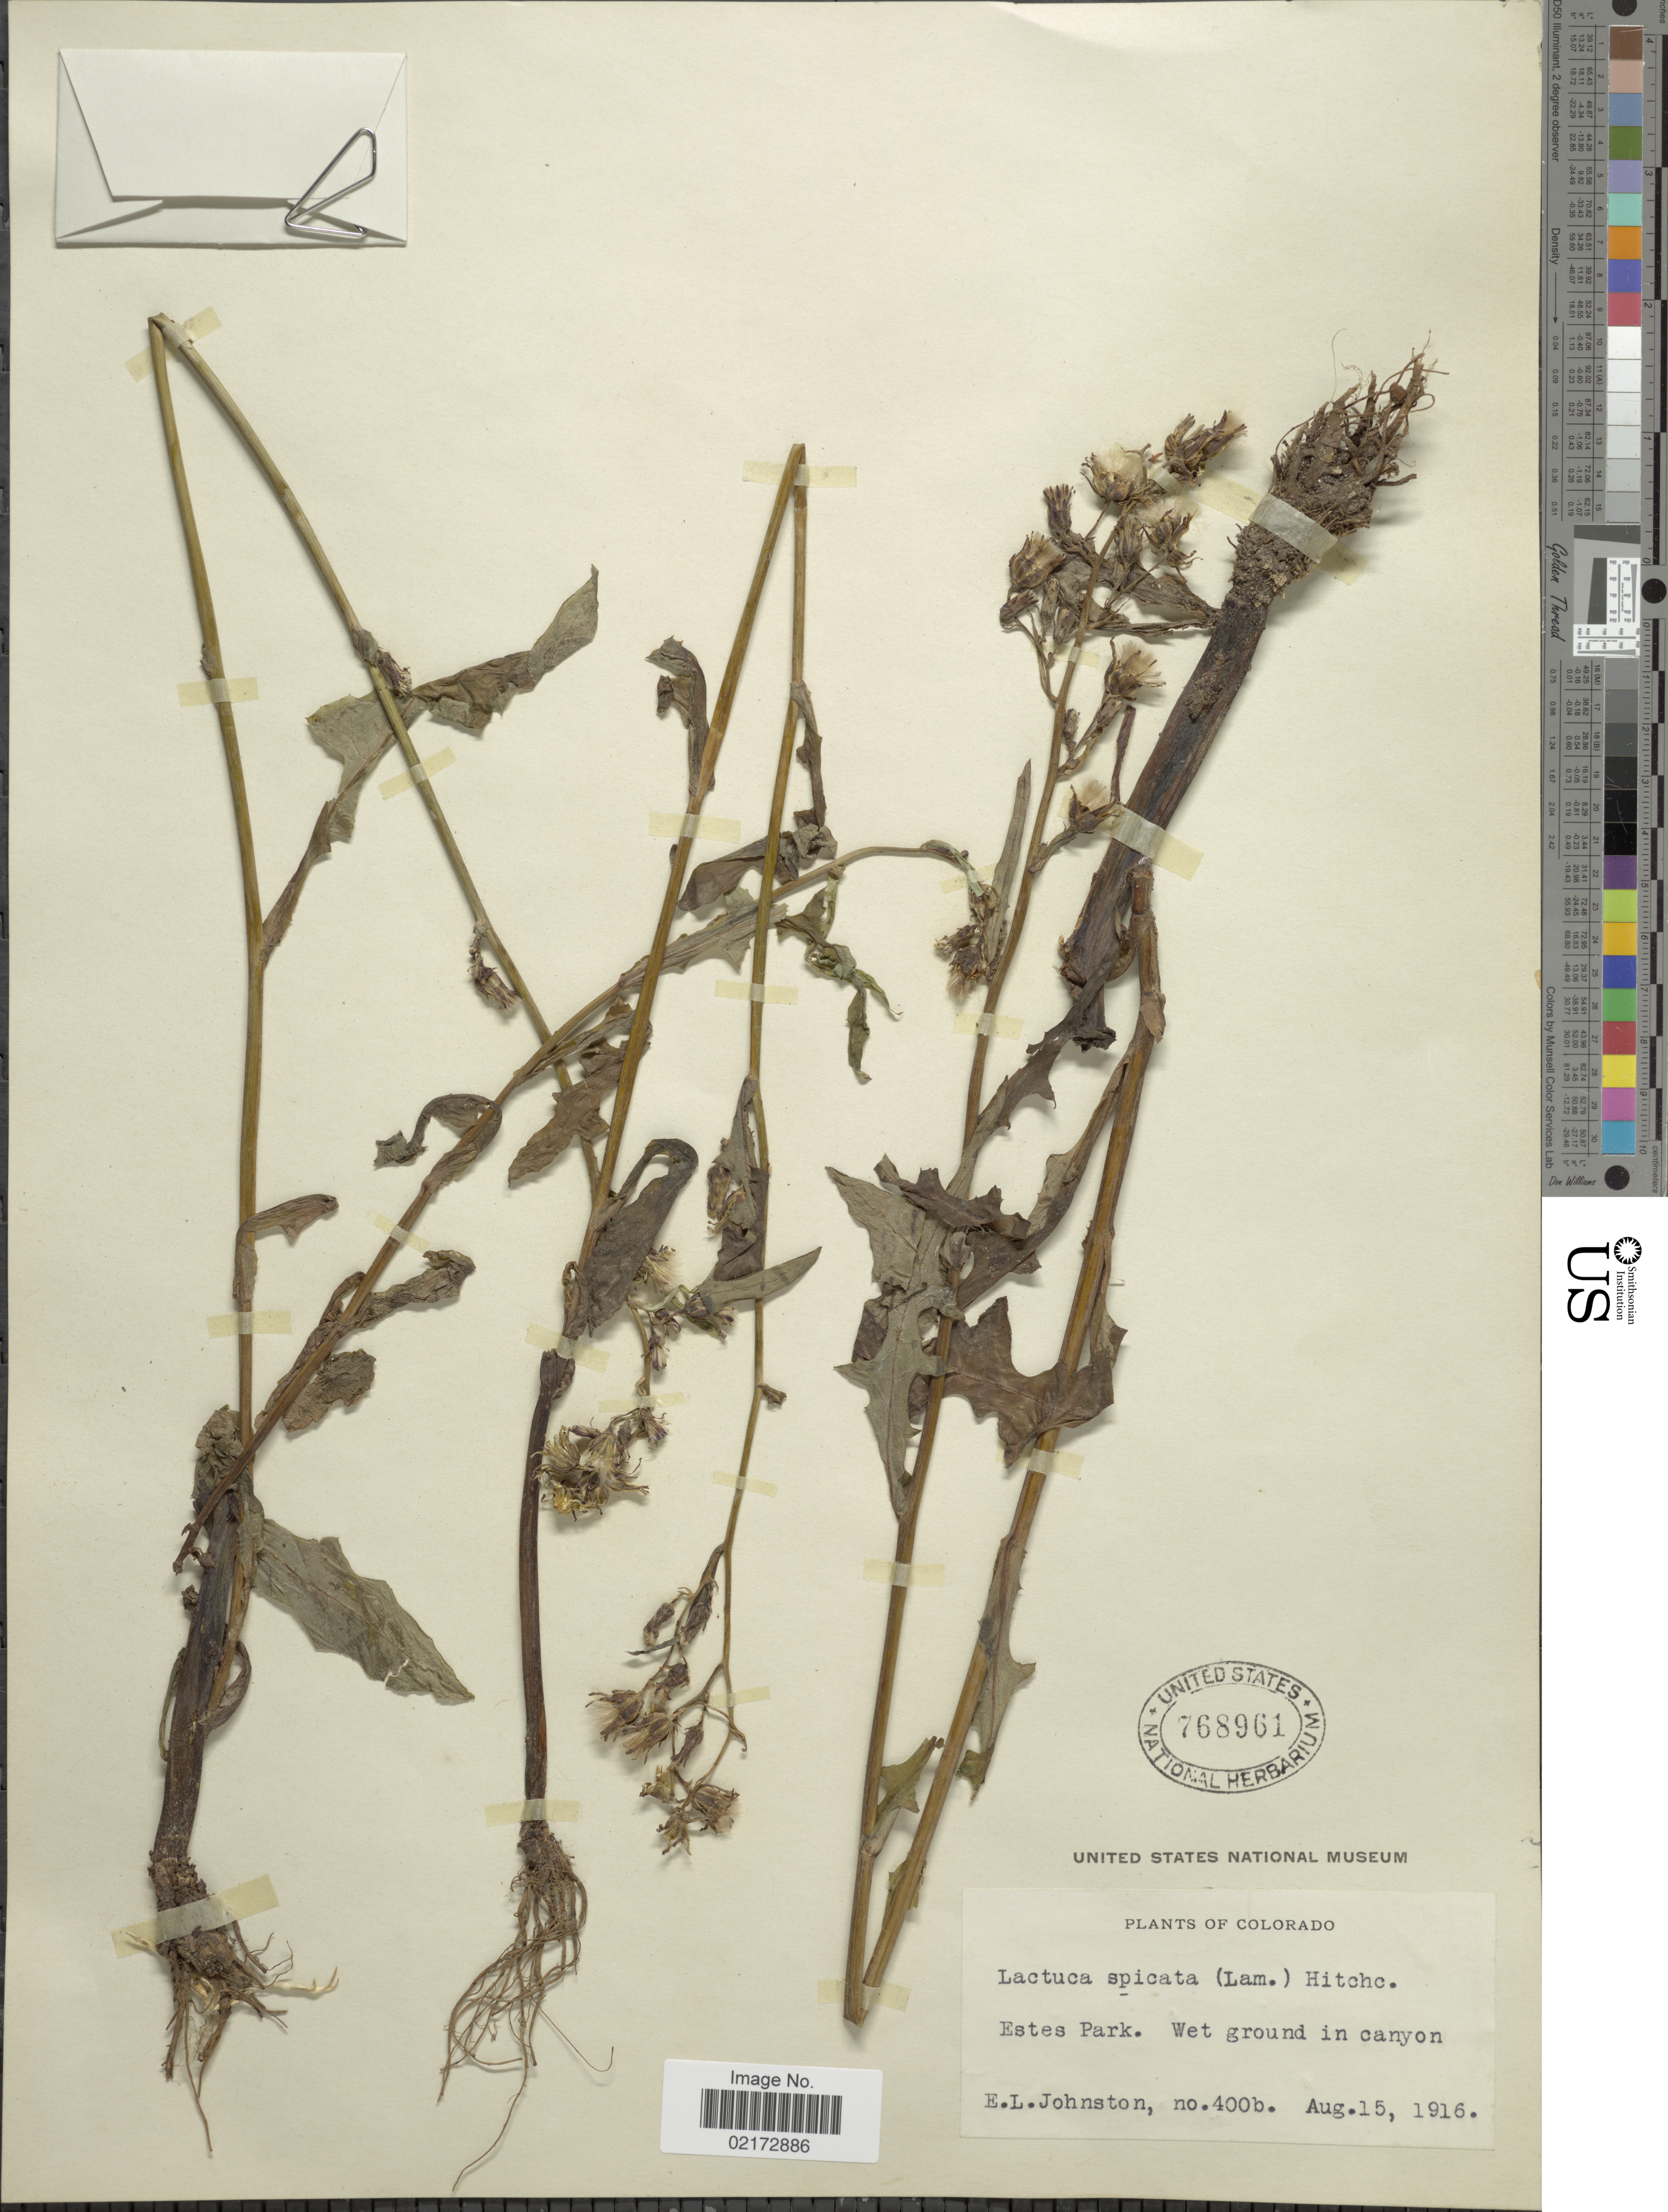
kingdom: Plantae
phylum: Tracheophyta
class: Magnoliopsida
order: Asterales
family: Asteraceae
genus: Lactuca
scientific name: Lactuca biennis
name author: (Moench) Fernald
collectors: E. L. Johnston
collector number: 400b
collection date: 1916-08-15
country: United States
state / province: Colorado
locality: Estes Park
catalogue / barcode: US 768961